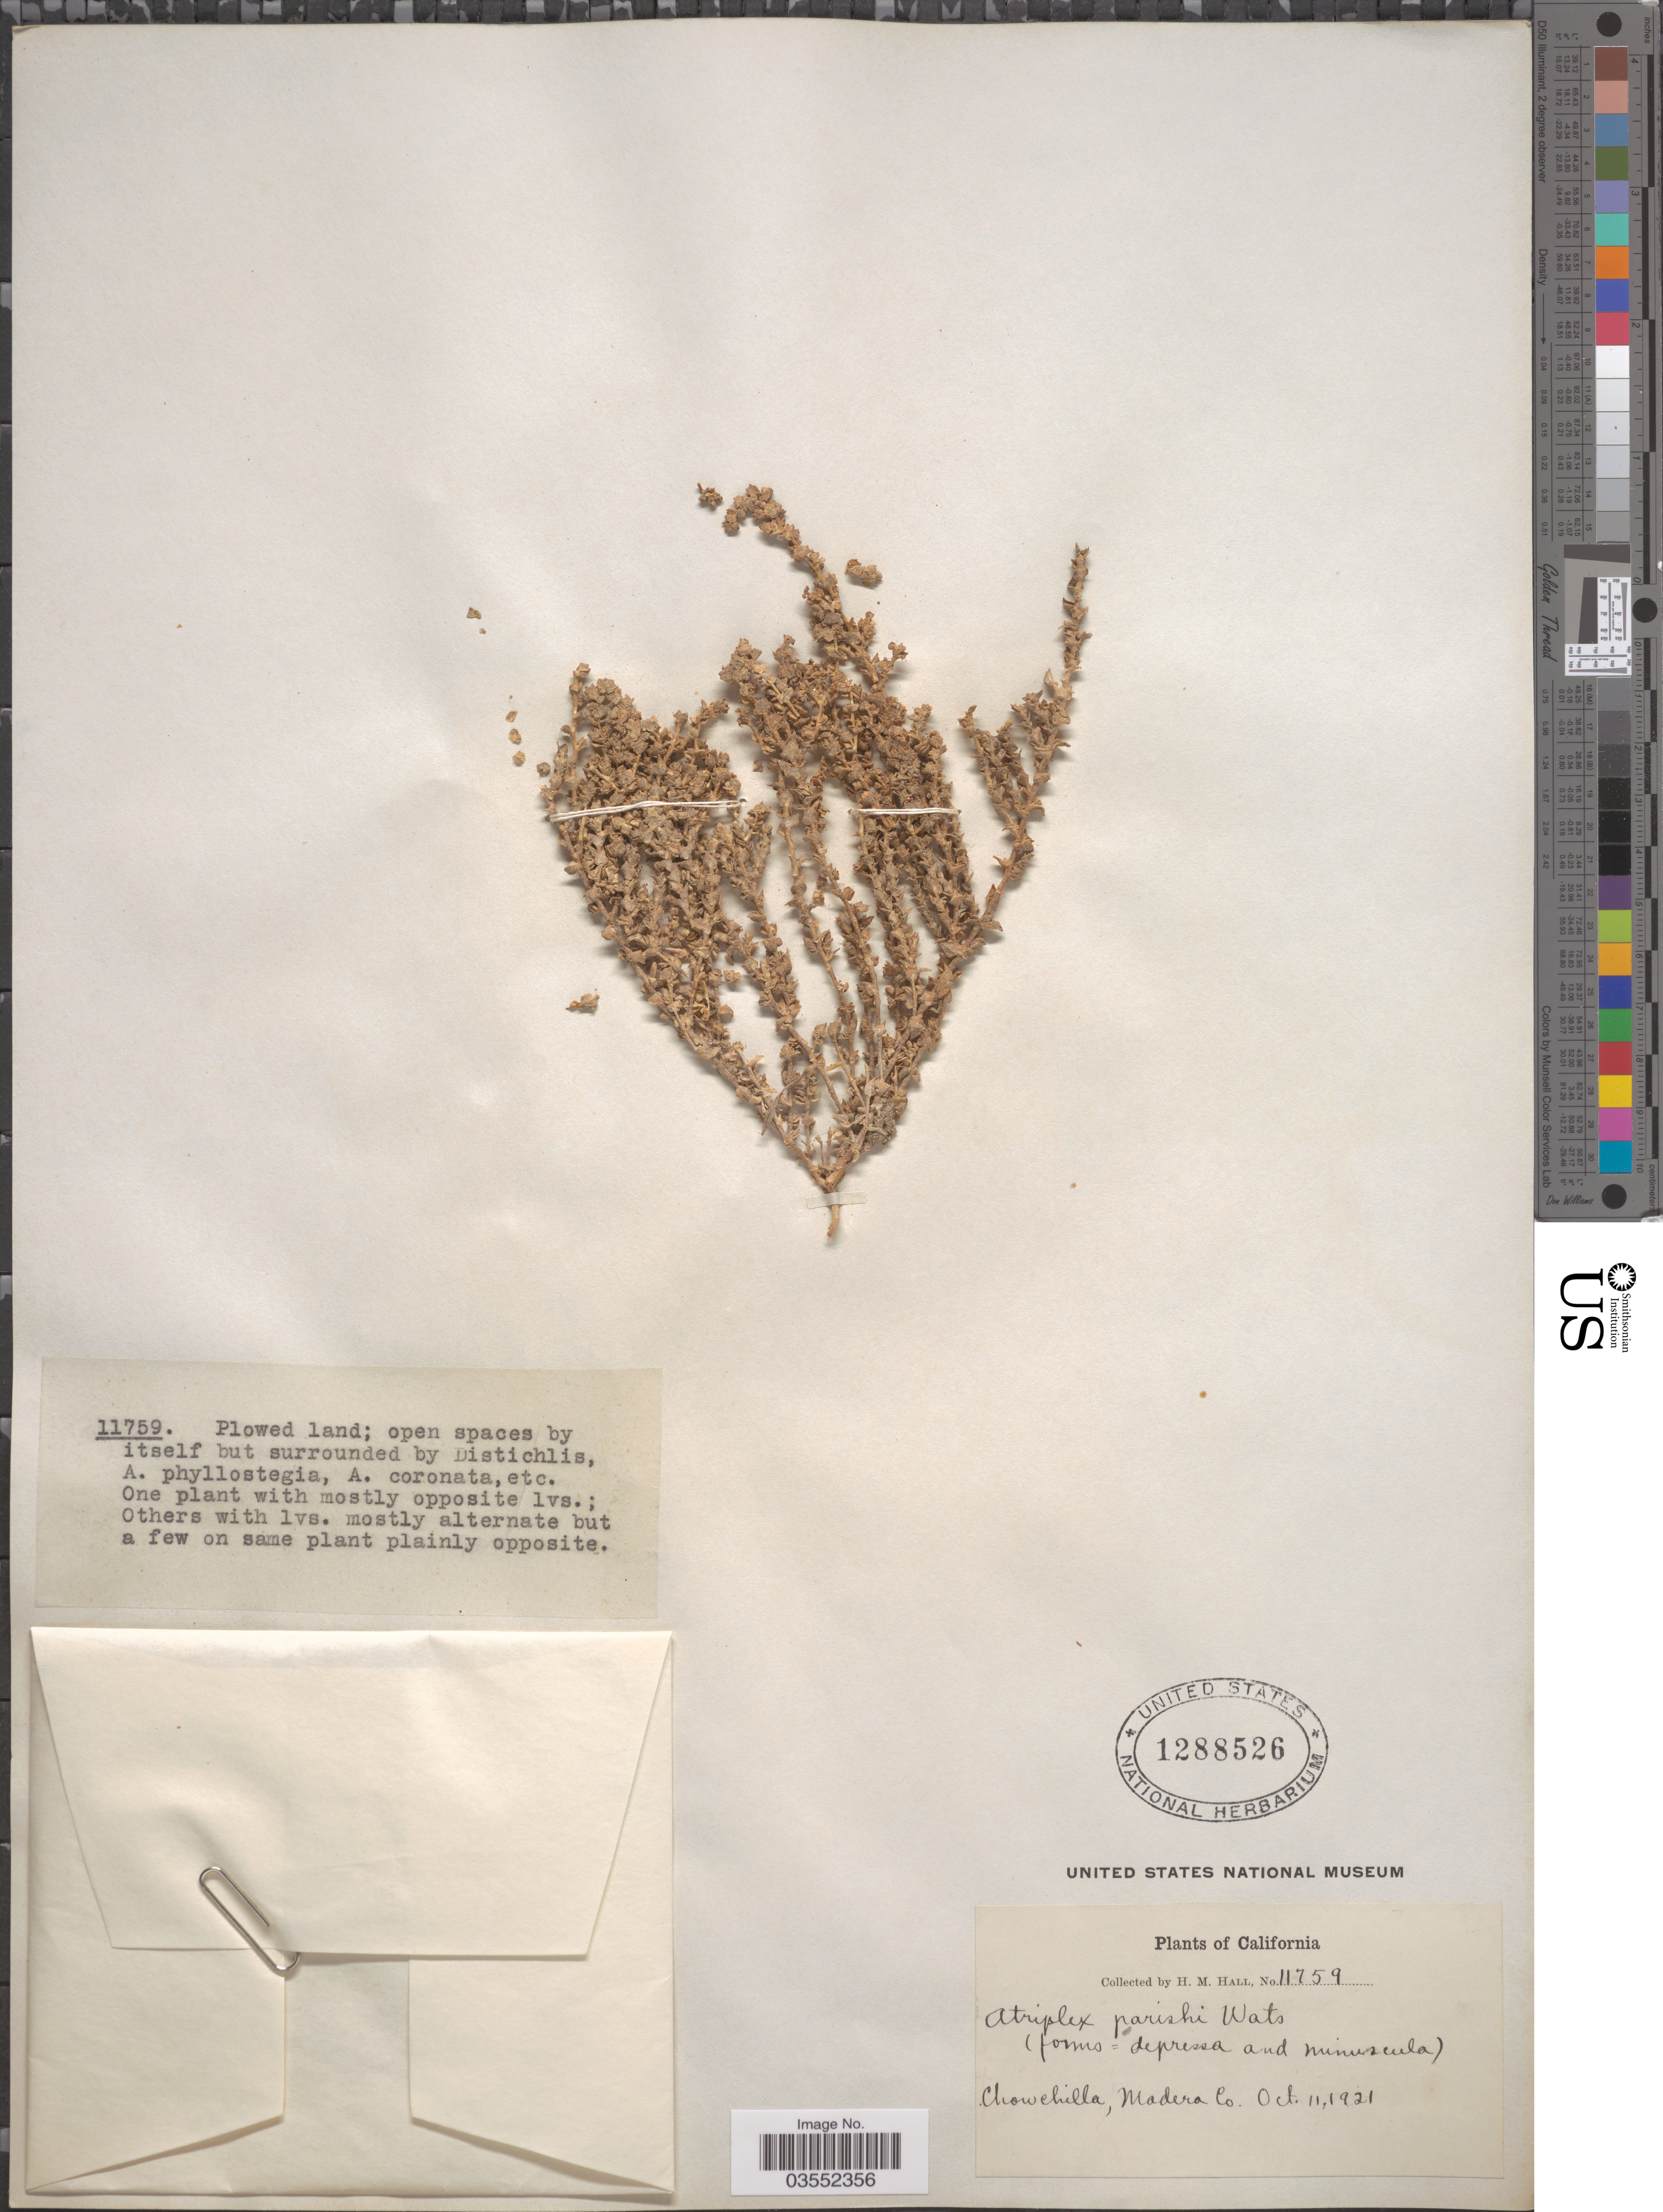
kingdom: Plantae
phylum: Tracheophyta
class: Magnoliopsida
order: Caryophyllales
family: Amaranthaceae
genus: Atriplex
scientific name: Atriplex parishii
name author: S. Watson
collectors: H. M. Hall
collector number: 11759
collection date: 1921-10-11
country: United States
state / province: California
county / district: Madera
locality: Chowchilla, Madera Co.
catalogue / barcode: US 1288526